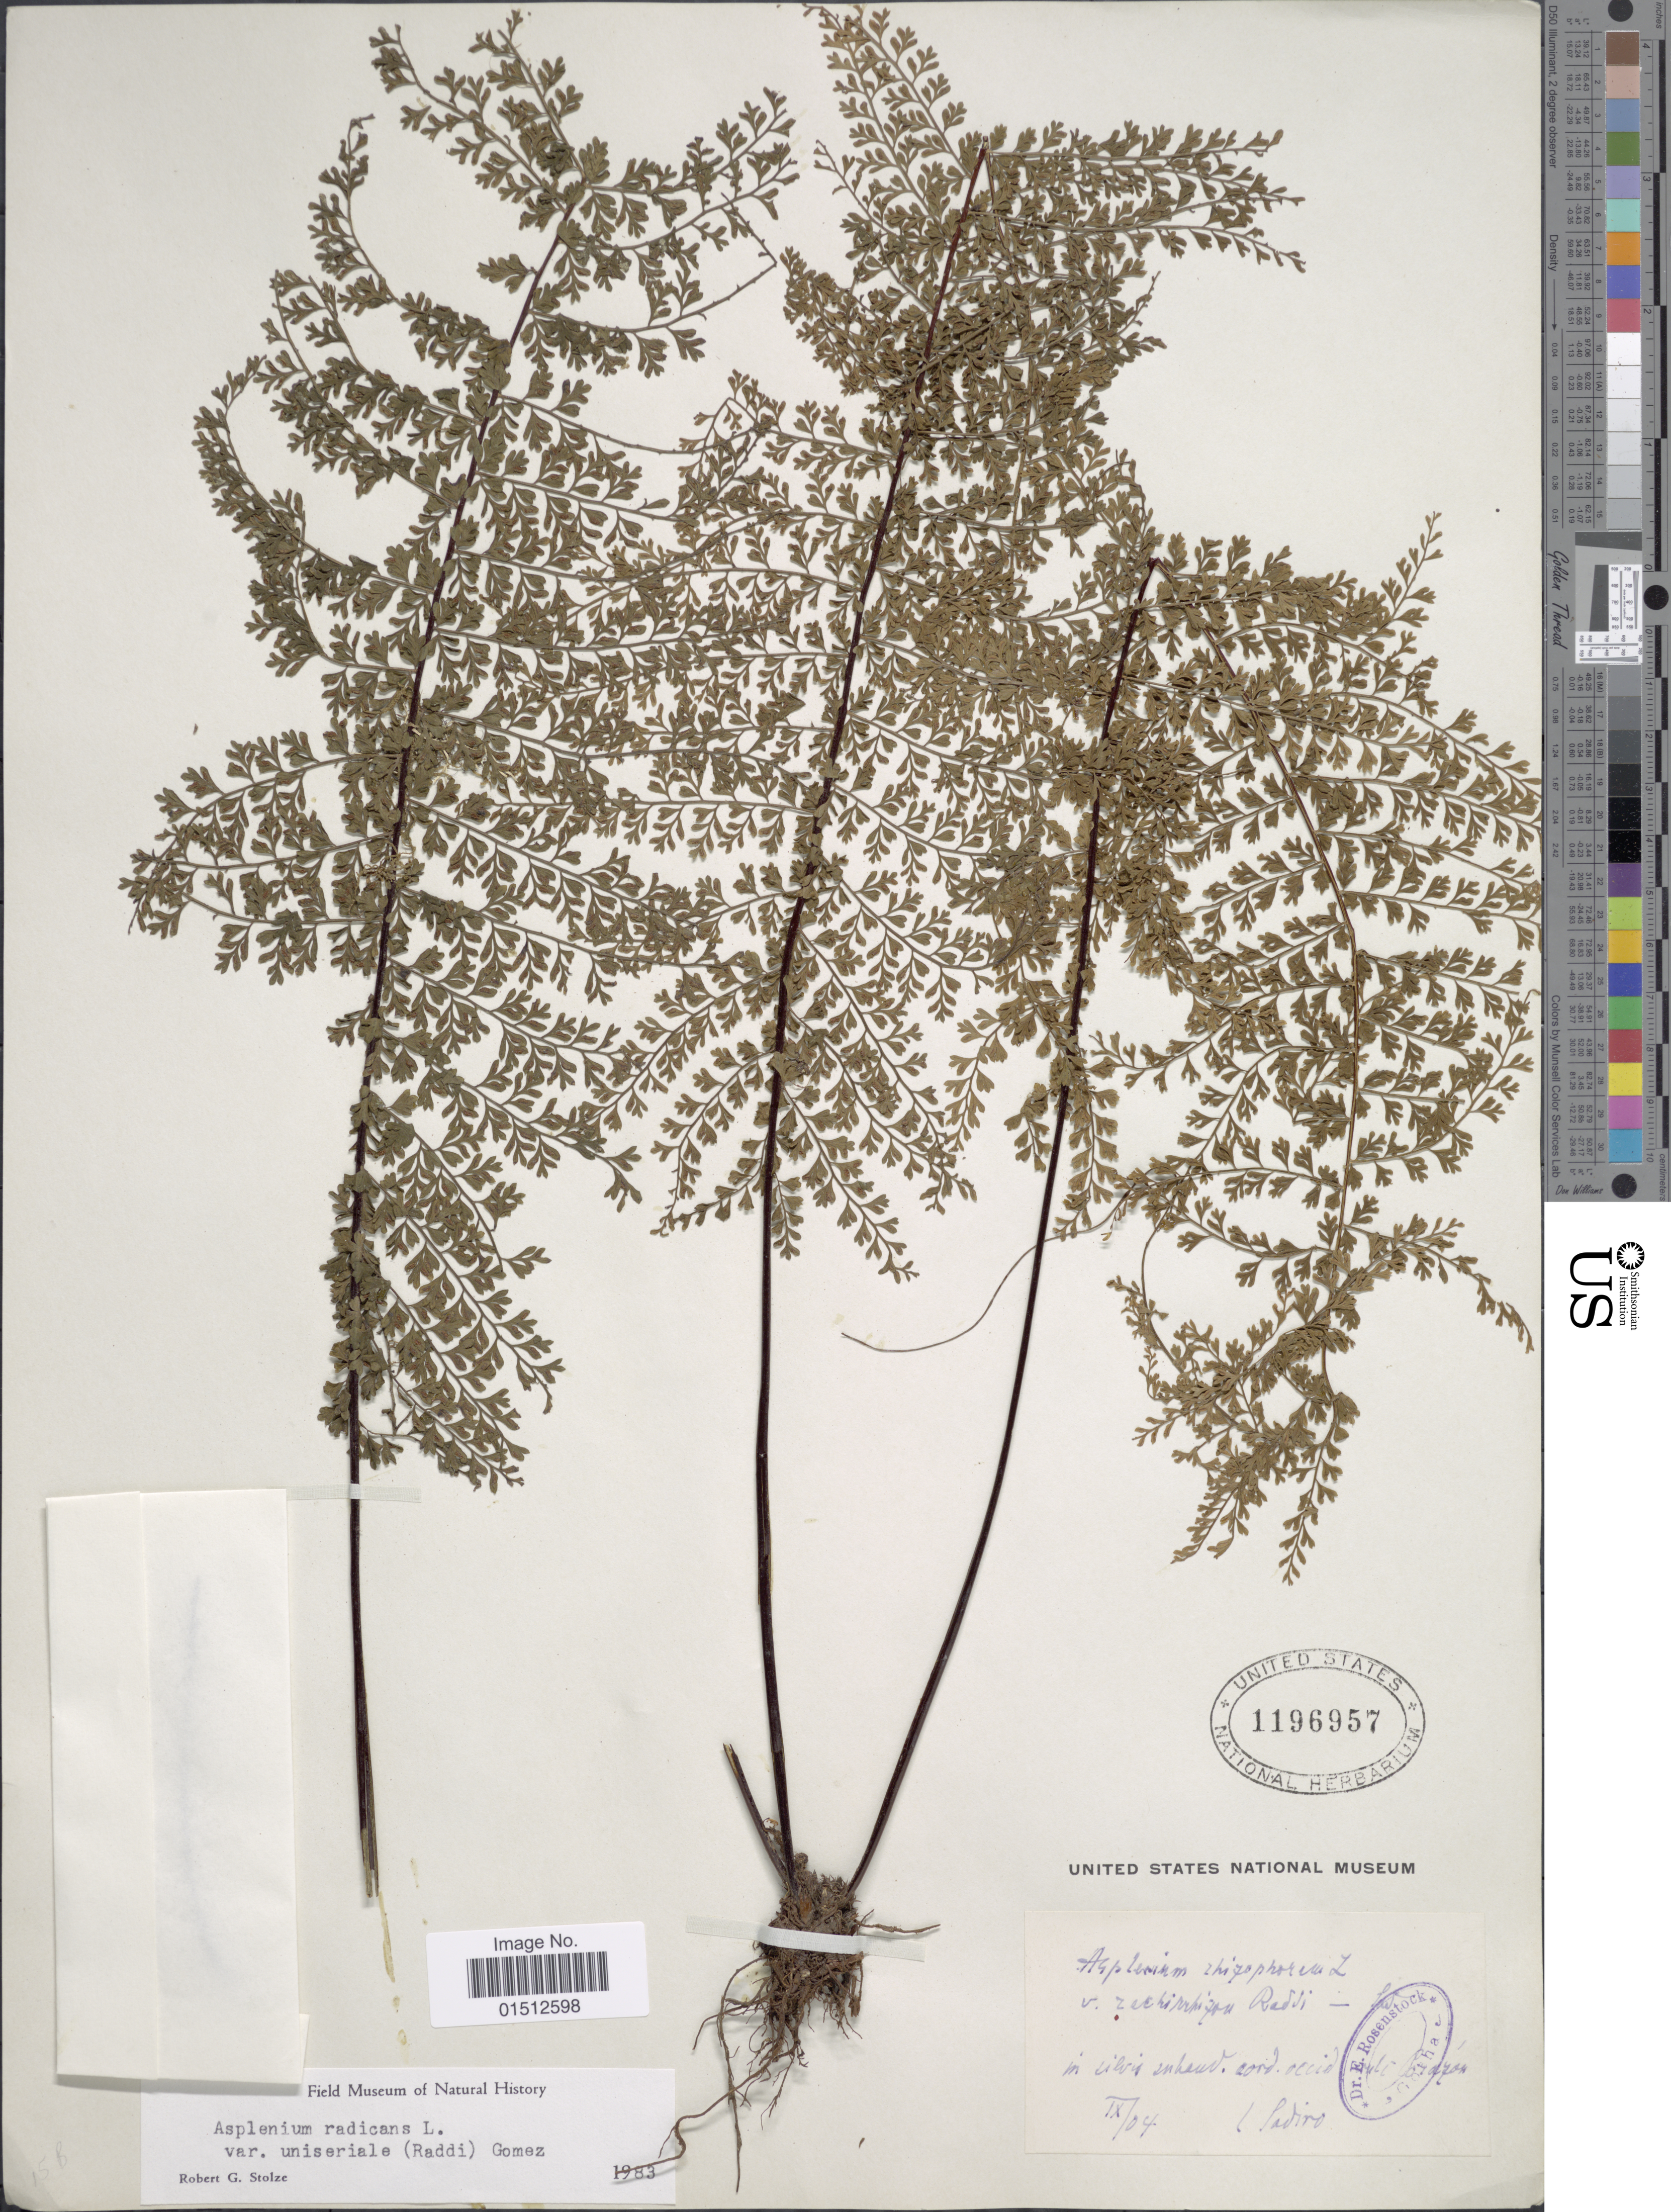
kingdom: Plantae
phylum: Tracheophyta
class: Polypodiopsida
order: Polypodiales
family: Aspleniaceae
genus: Asplenium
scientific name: Asplenium radicans var. uniserale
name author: (Raddi) L.D. Gómez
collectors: Sodiro, --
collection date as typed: Transcribed d/m/y: /9/4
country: Ecuador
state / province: Pichincha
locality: In silvis suband. nord. occid vulc. Corazon.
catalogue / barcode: US 1196957